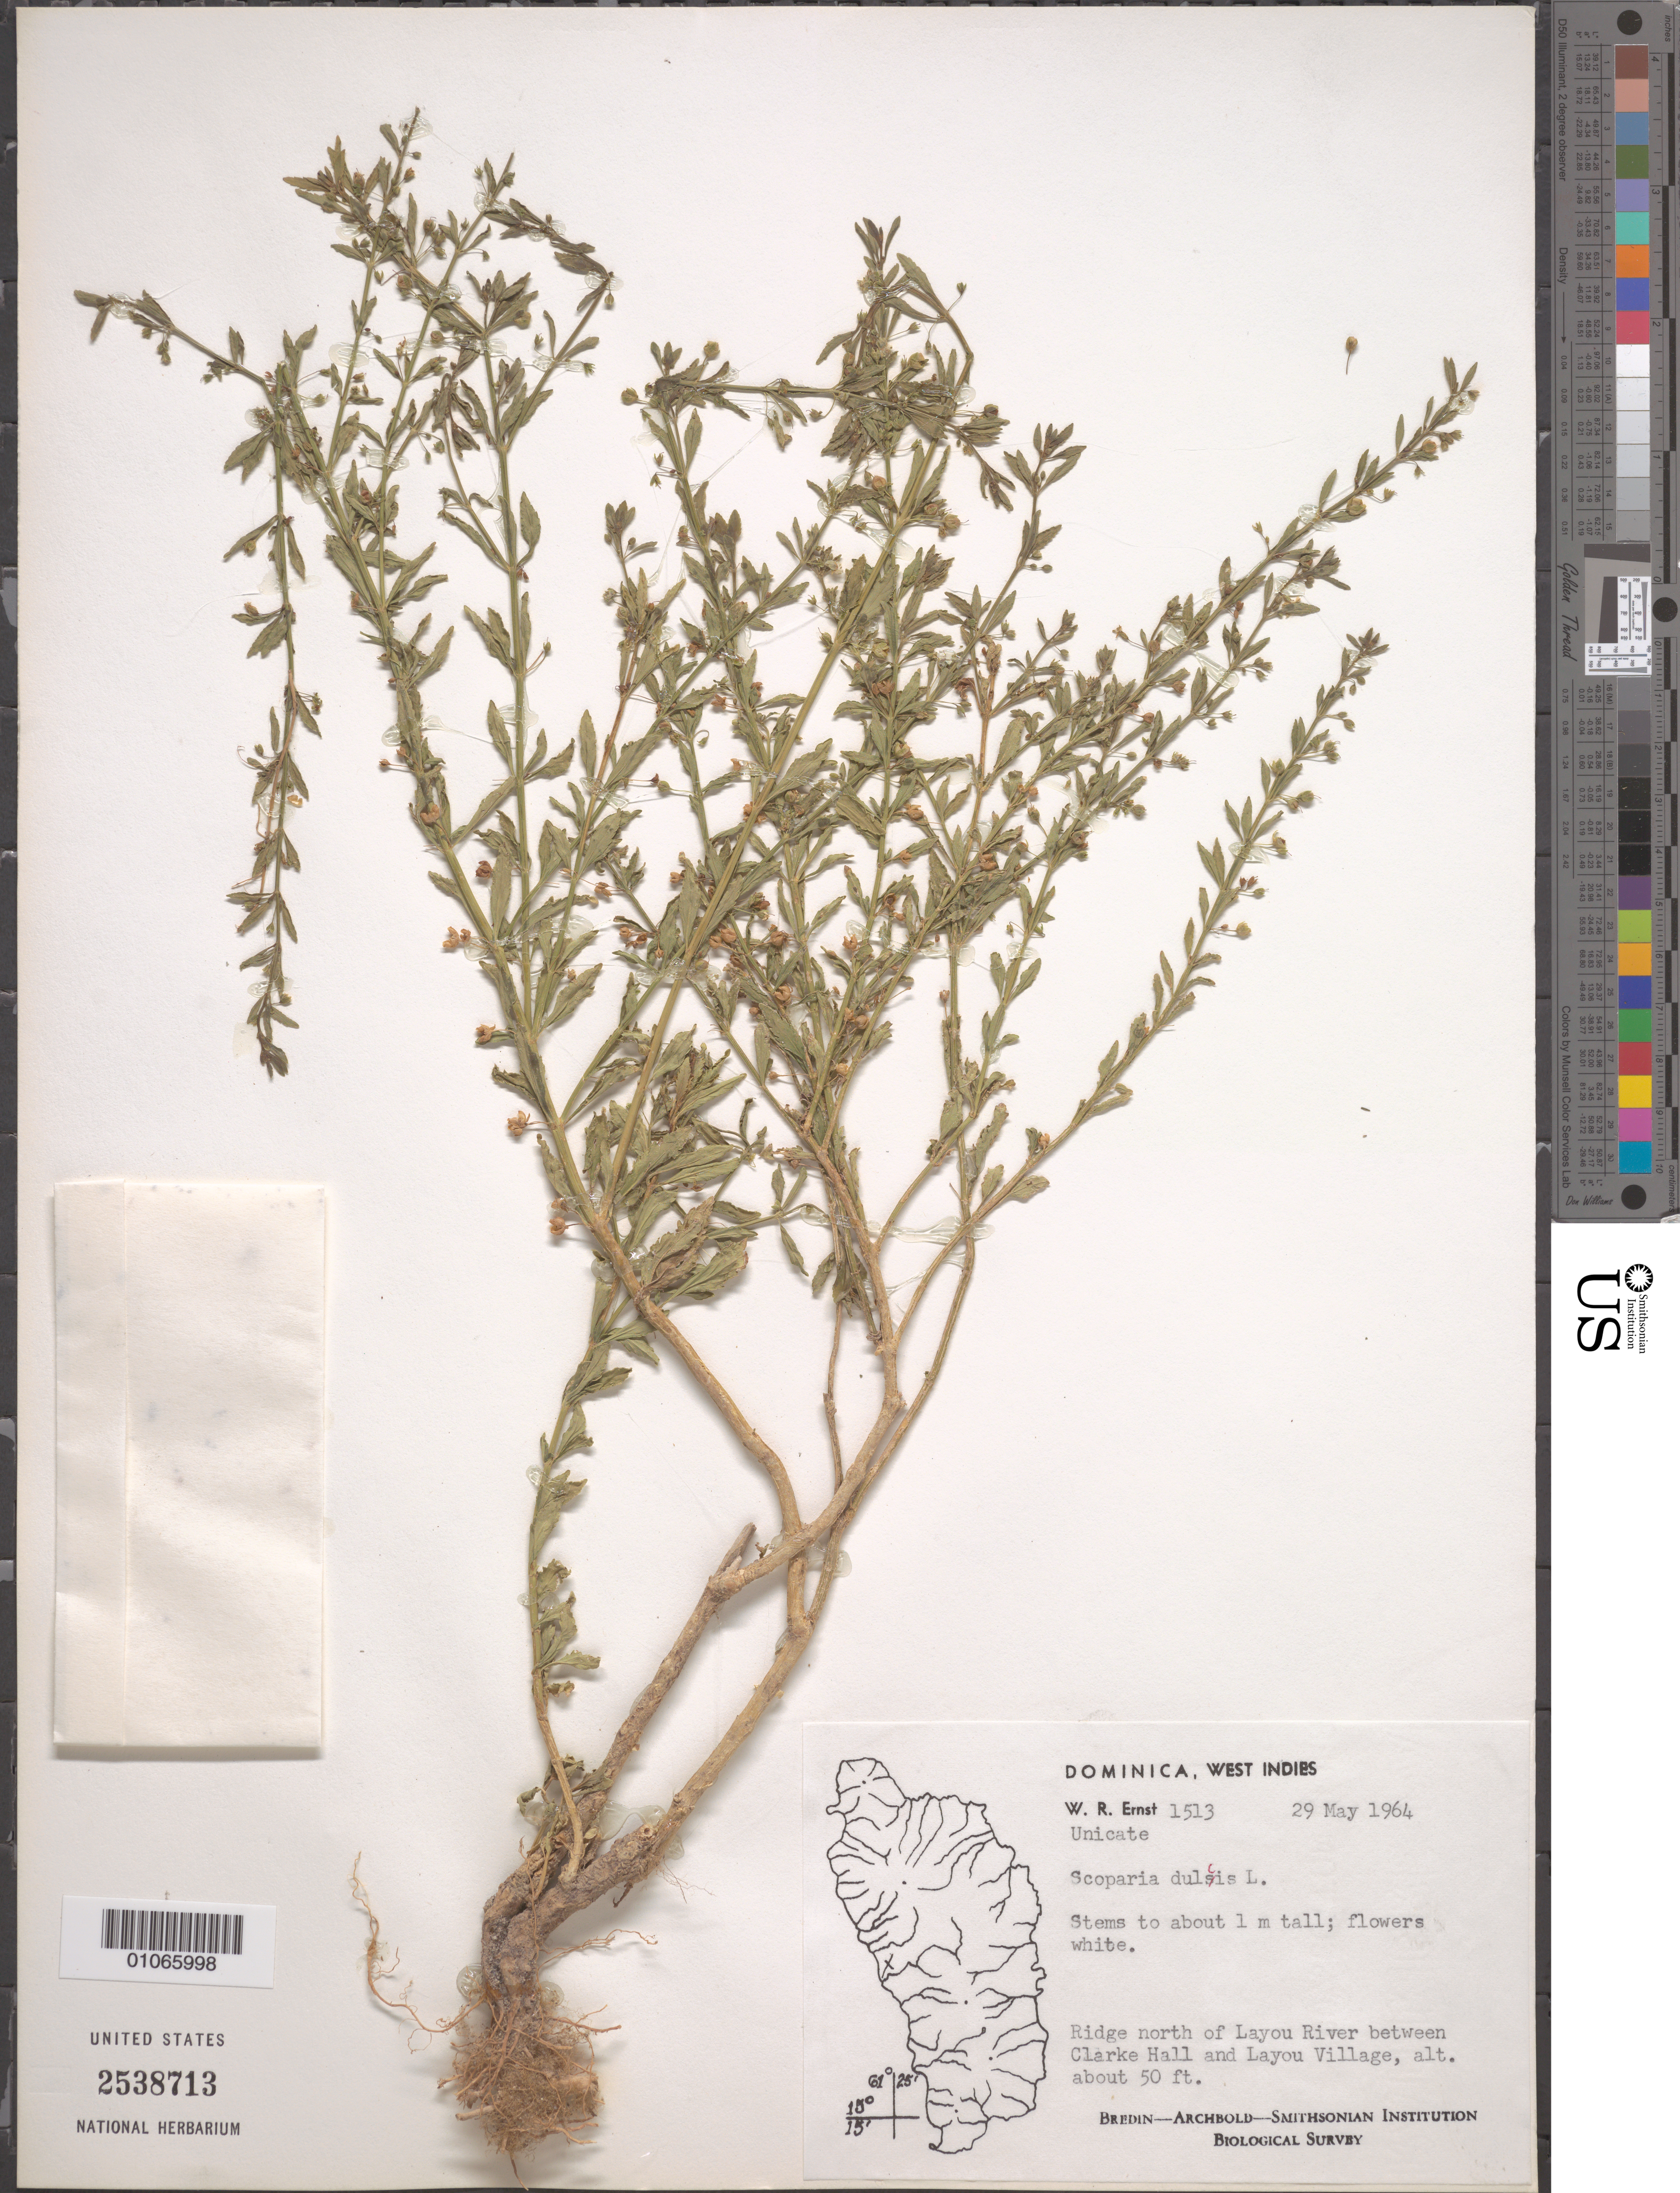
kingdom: Plantae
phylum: Tracheophyta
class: Magnoliopsida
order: Lamiales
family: Plantaginaceae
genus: Scoparia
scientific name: Scoparia annua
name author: Cham. ex Schltdl.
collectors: W. R. Ernst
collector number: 1513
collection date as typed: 29 May 1964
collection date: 1964-05-29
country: Dominica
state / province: St. Joseph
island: Dominica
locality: Ridge north of Layou river between Clarke hall and Layou Village.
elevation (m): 15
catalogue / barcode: US 2538713